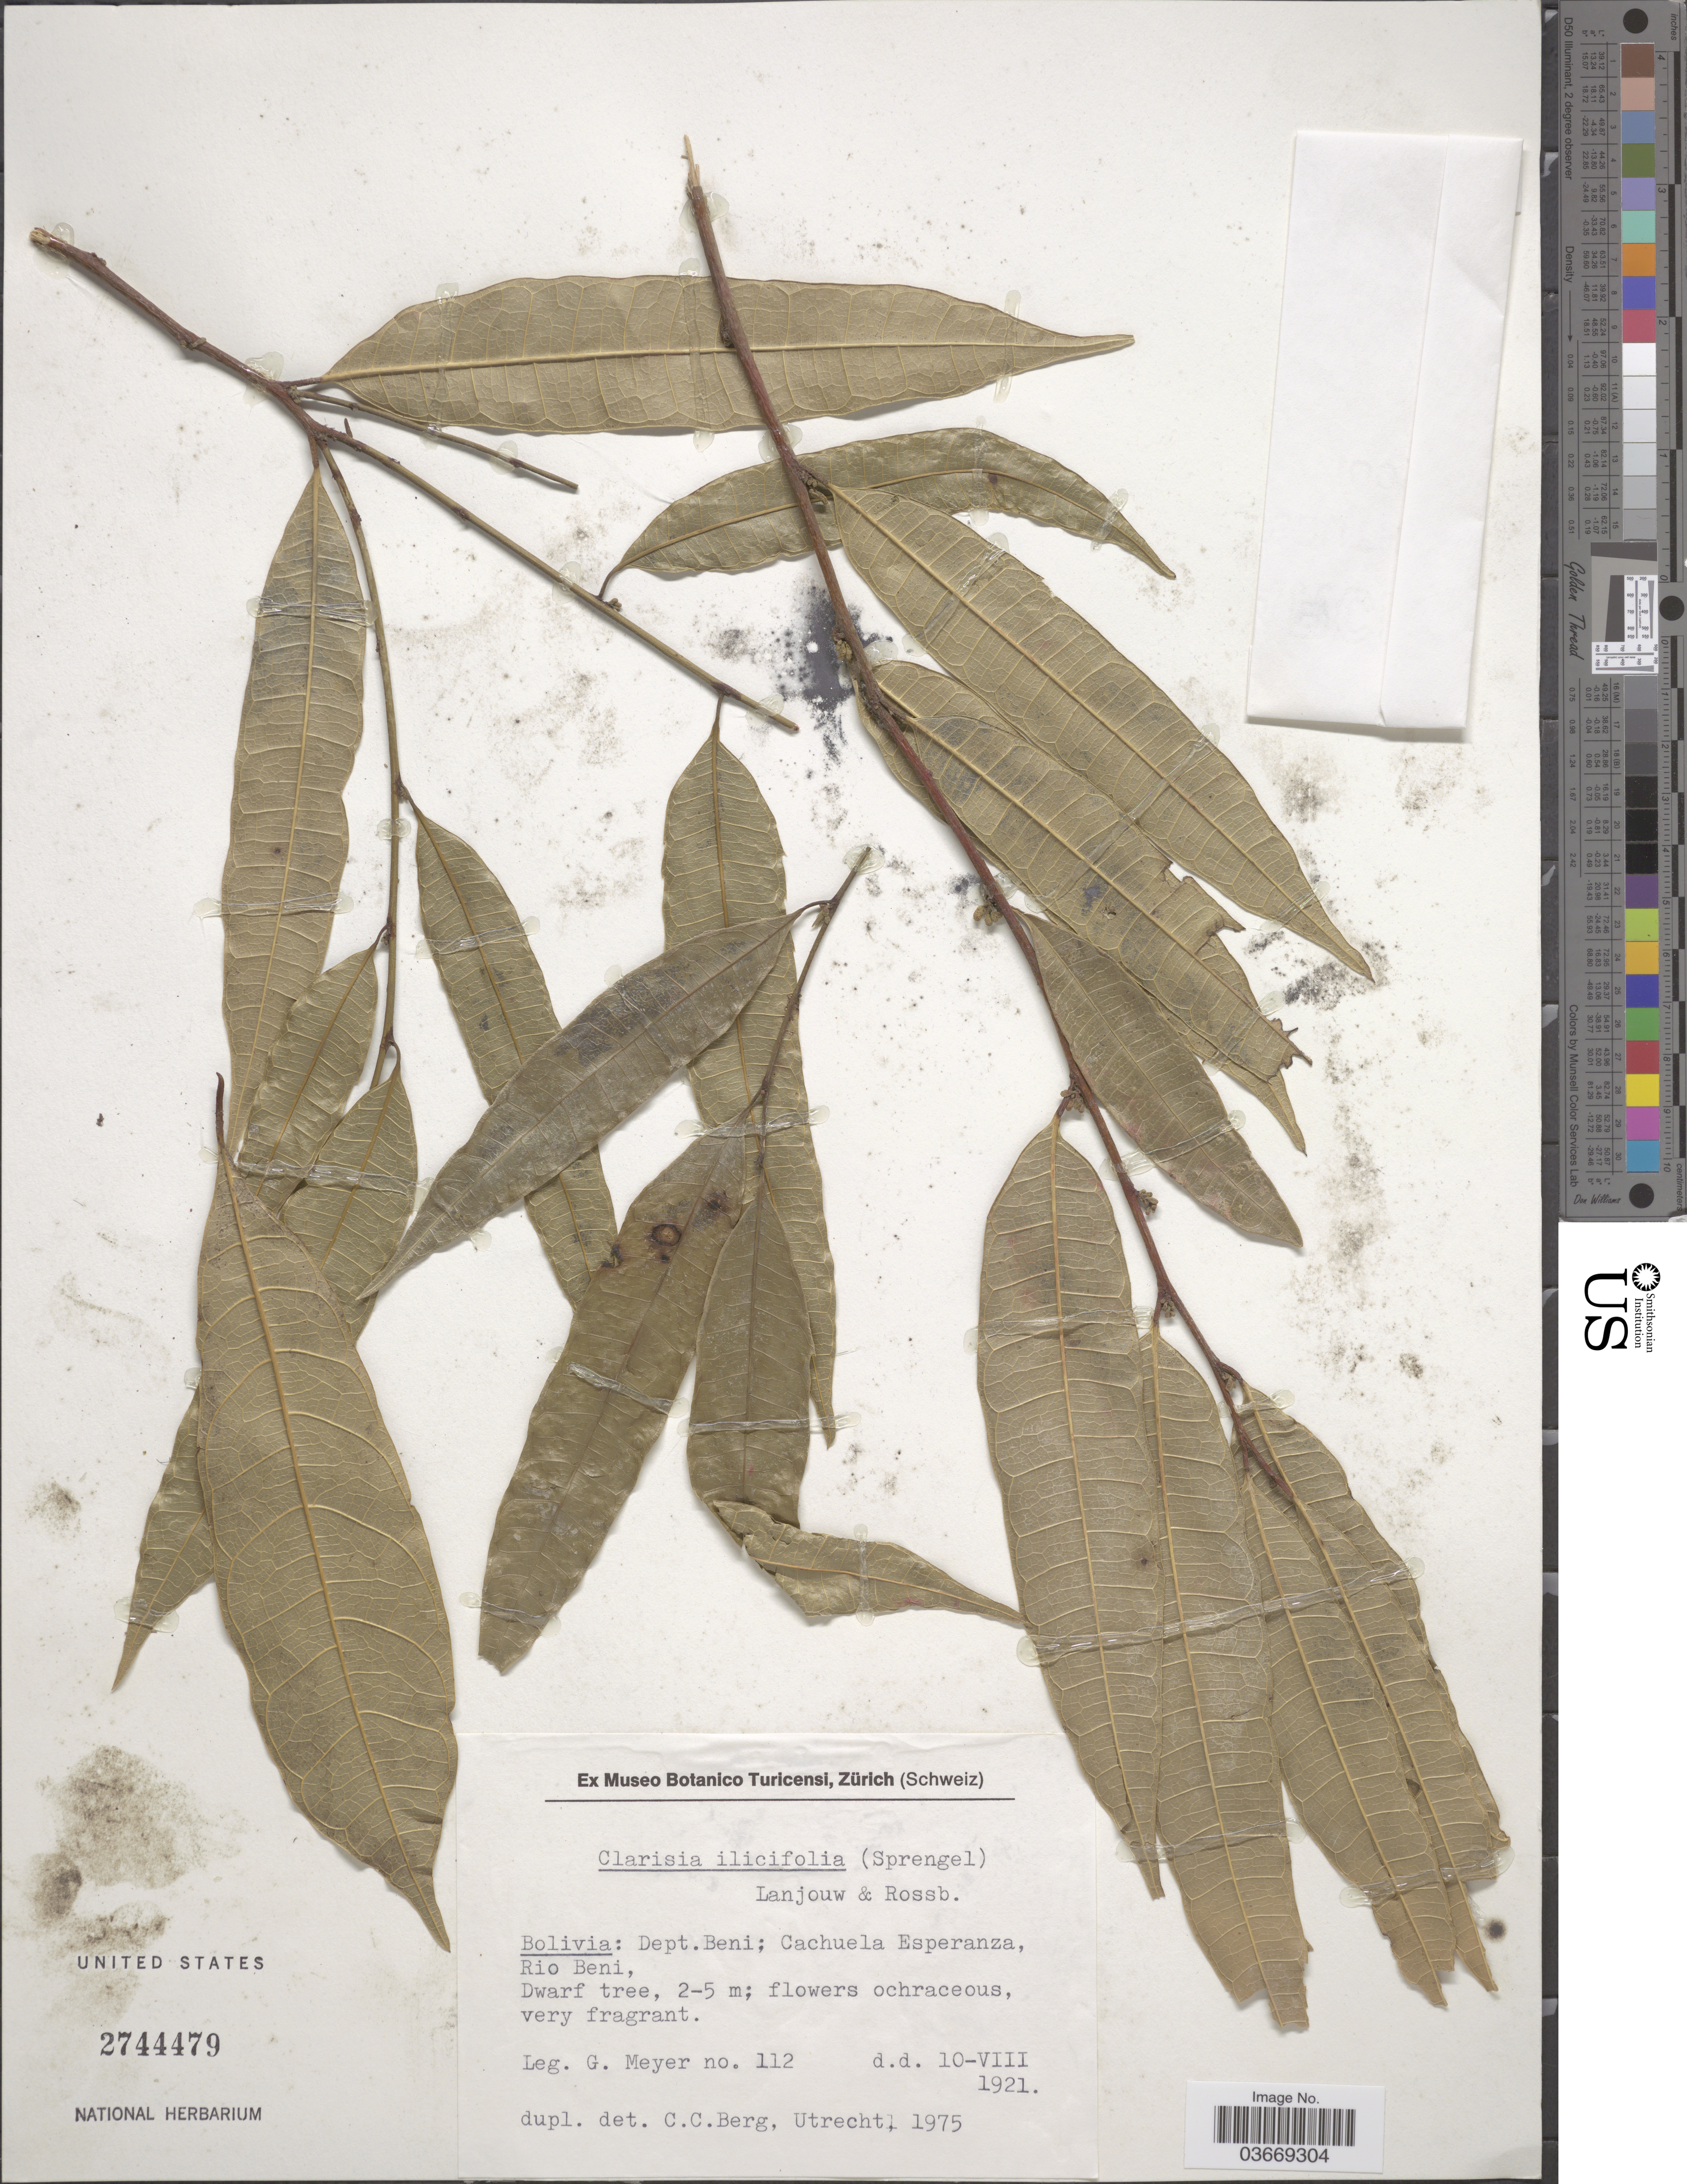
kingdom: Plantae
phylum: Tracheophyta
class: Magnoliopsida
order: Rosales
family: Moraceae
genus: Clarisia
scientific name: Clarisia ilicifolia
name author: (Spreng.) Lanj. & Rossberg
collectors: G. Meyer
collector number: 112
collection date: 1921-08-10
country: Bolivia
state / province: Beni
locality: Dept. Beni; Cachuela Esperanza, Rio Beni.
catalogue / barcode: US 2744479